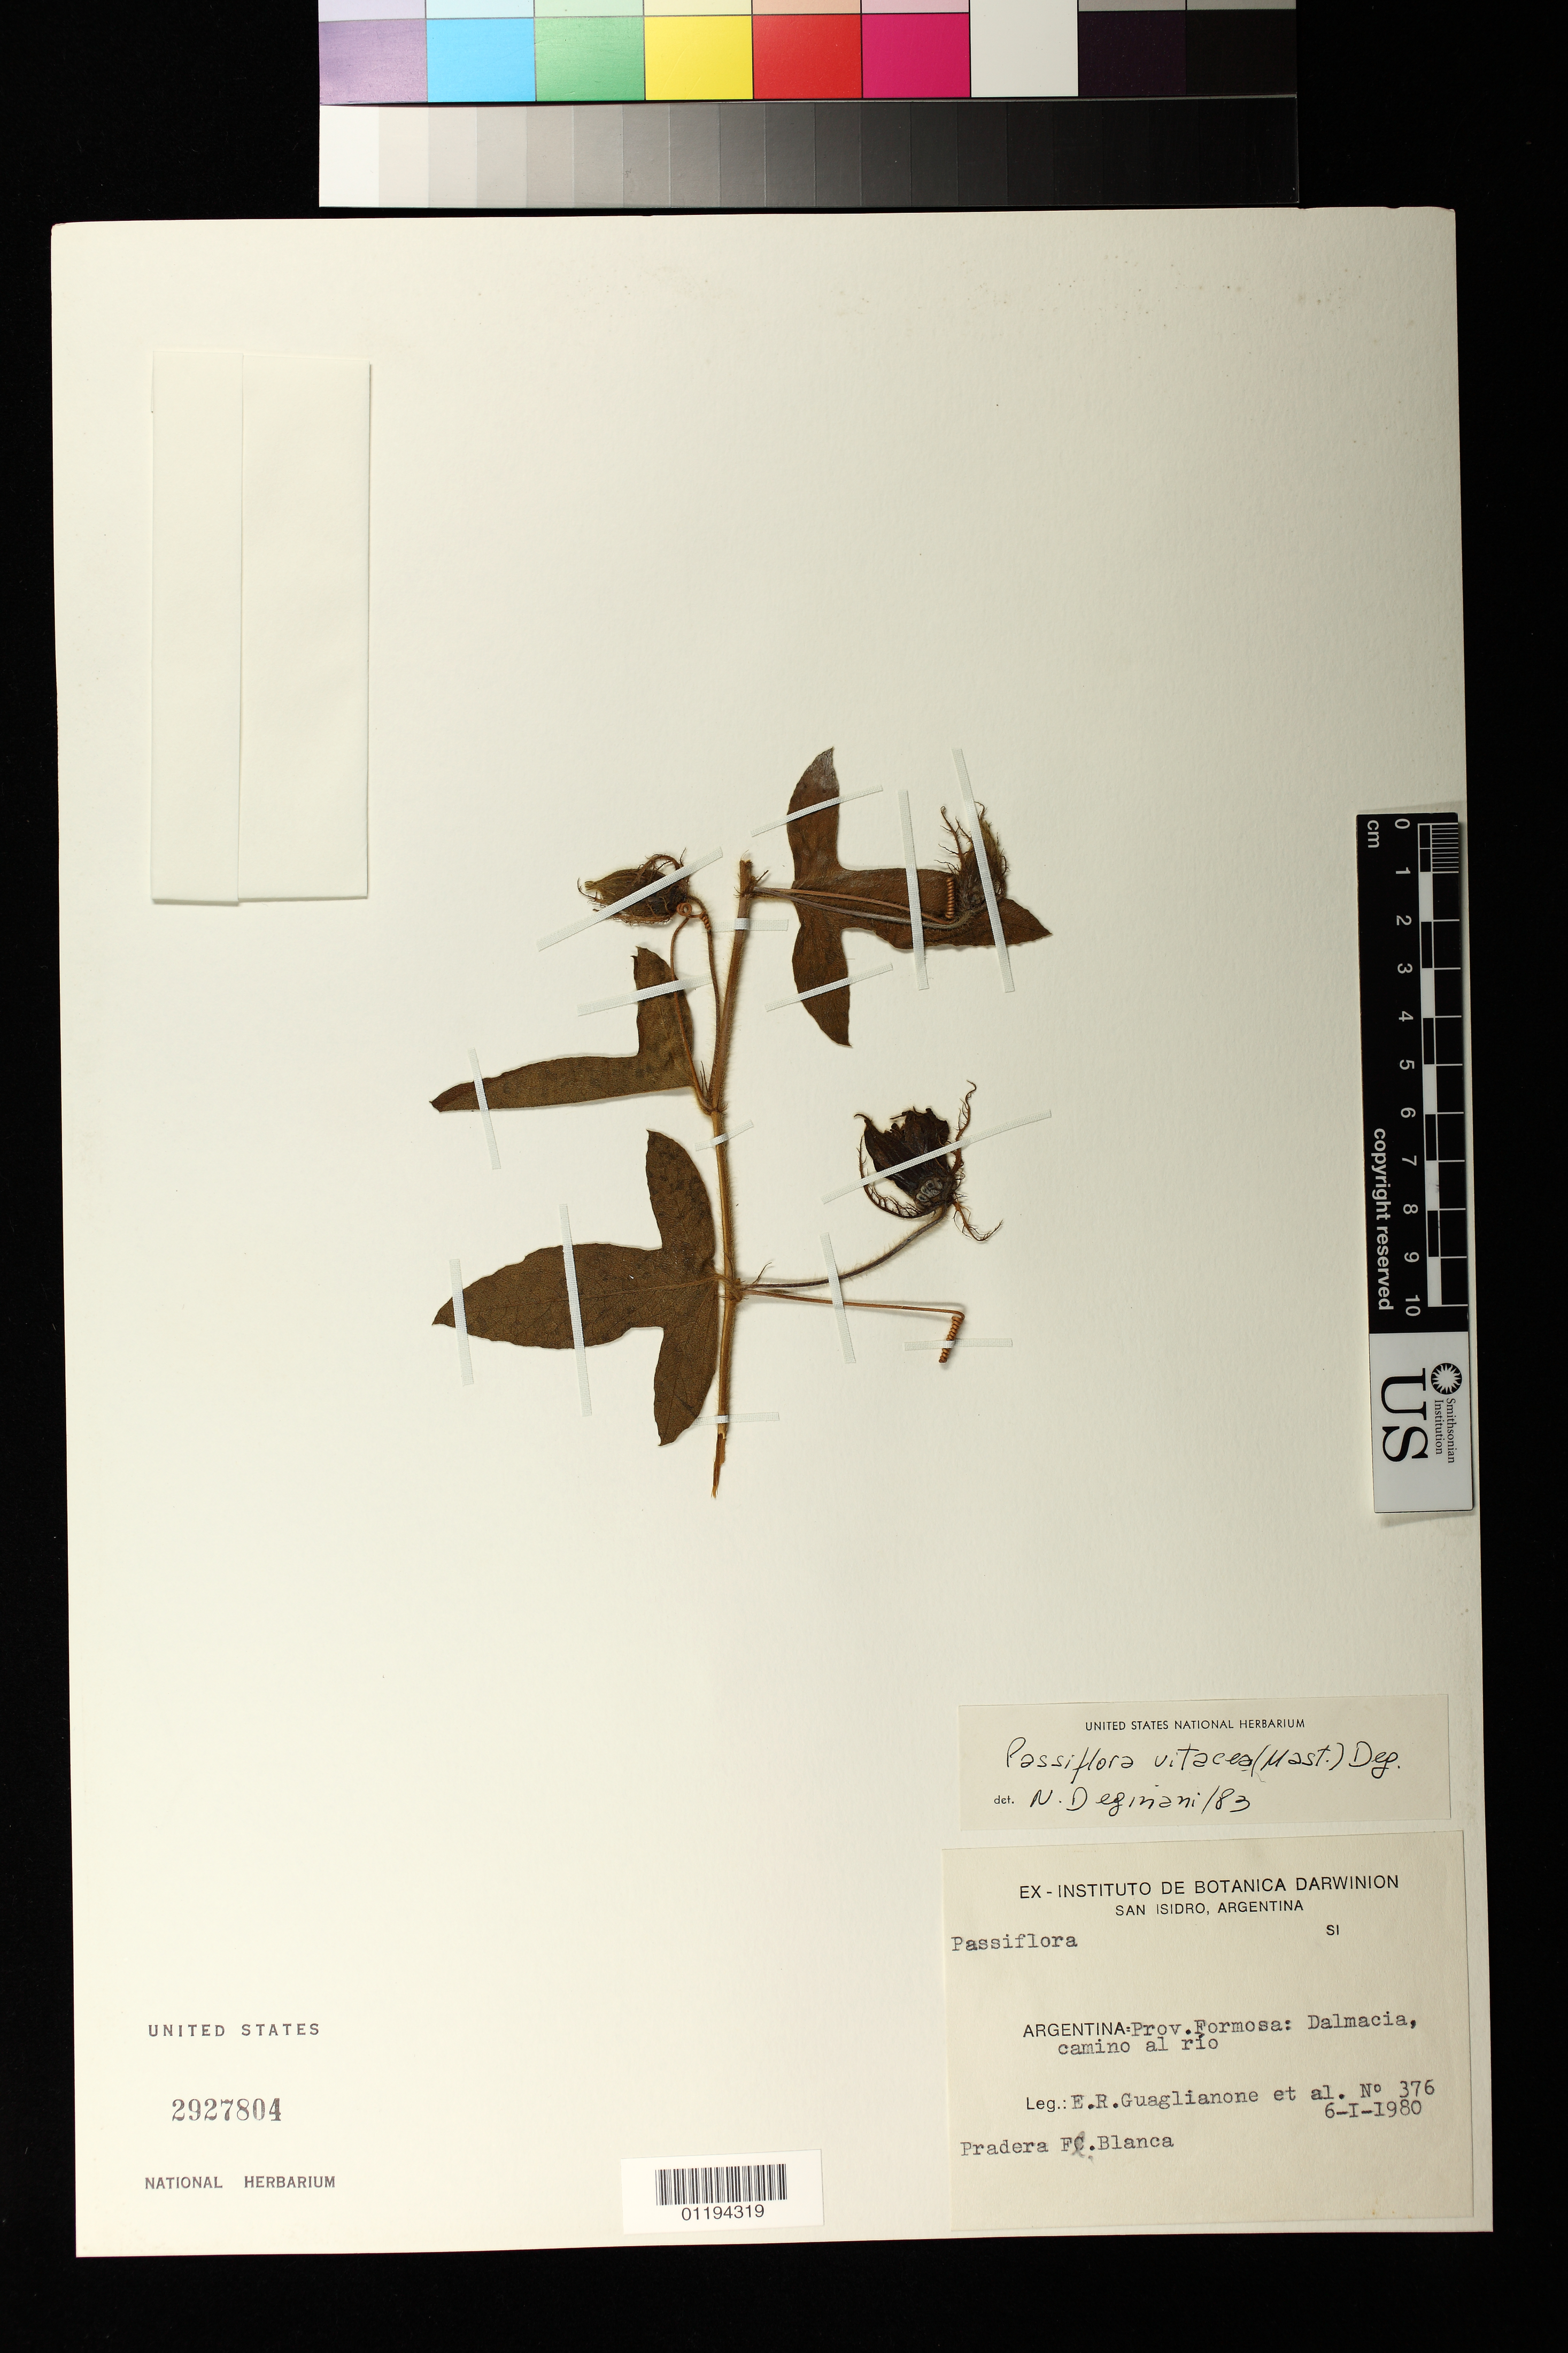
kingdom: Plantae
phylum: Tracheophyta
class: Magnoliopsida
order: Malpighiales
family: Passifloraceae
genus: Passiflora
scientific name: Passiflora chrysophylla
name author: Chodat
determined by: Svoboda, H. T.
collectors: E. R. Guaglianone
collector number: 376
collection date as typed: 06 Jan 1980 or 01 Jun 1980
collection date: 1980-01-06 or 1980-06-01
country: Argentina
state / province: Formosa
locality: Dalmacia, camino al rio.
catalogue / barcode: US 2927804